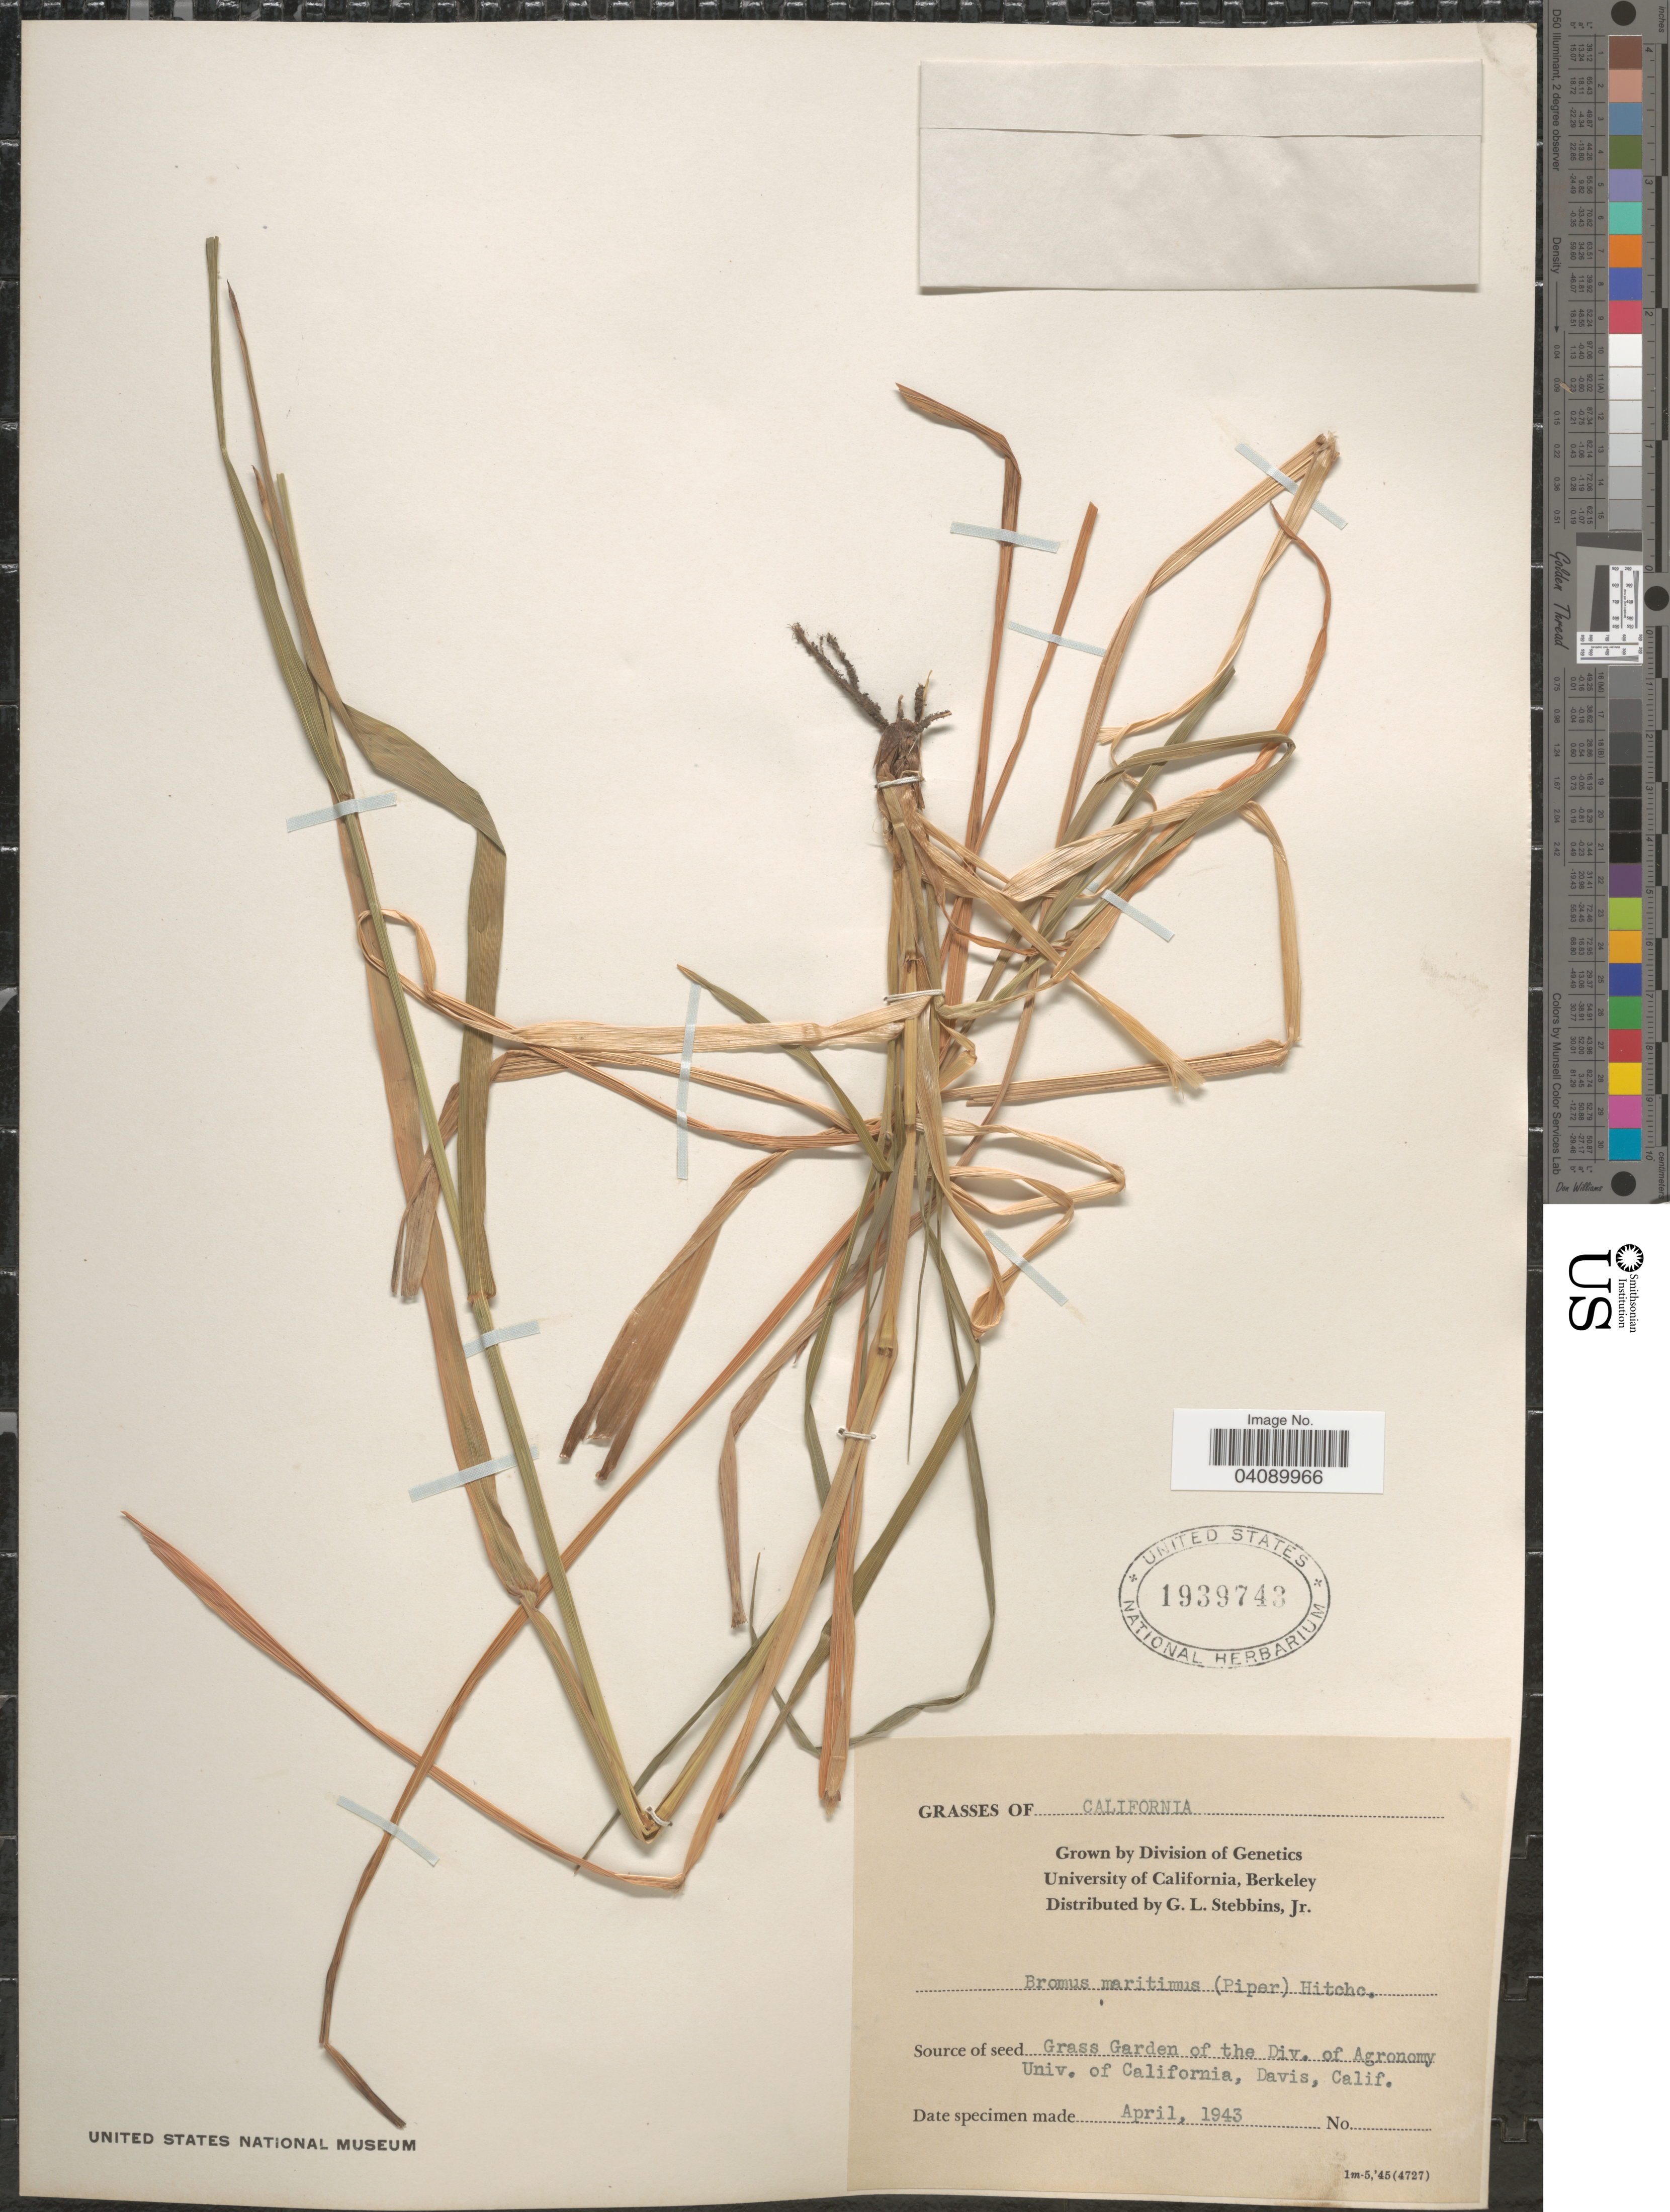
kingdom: Plantae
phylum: Tracheophyta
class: Liliopsida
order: Poales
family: Poaceae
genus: Bromus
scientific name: Bromus sp.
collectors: G. L. Stebbins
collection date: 1943-04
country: United States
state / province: California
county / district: Alameda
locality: Grown by Division of Genetics. University of California, Berkeley.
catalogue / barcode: US 1939743